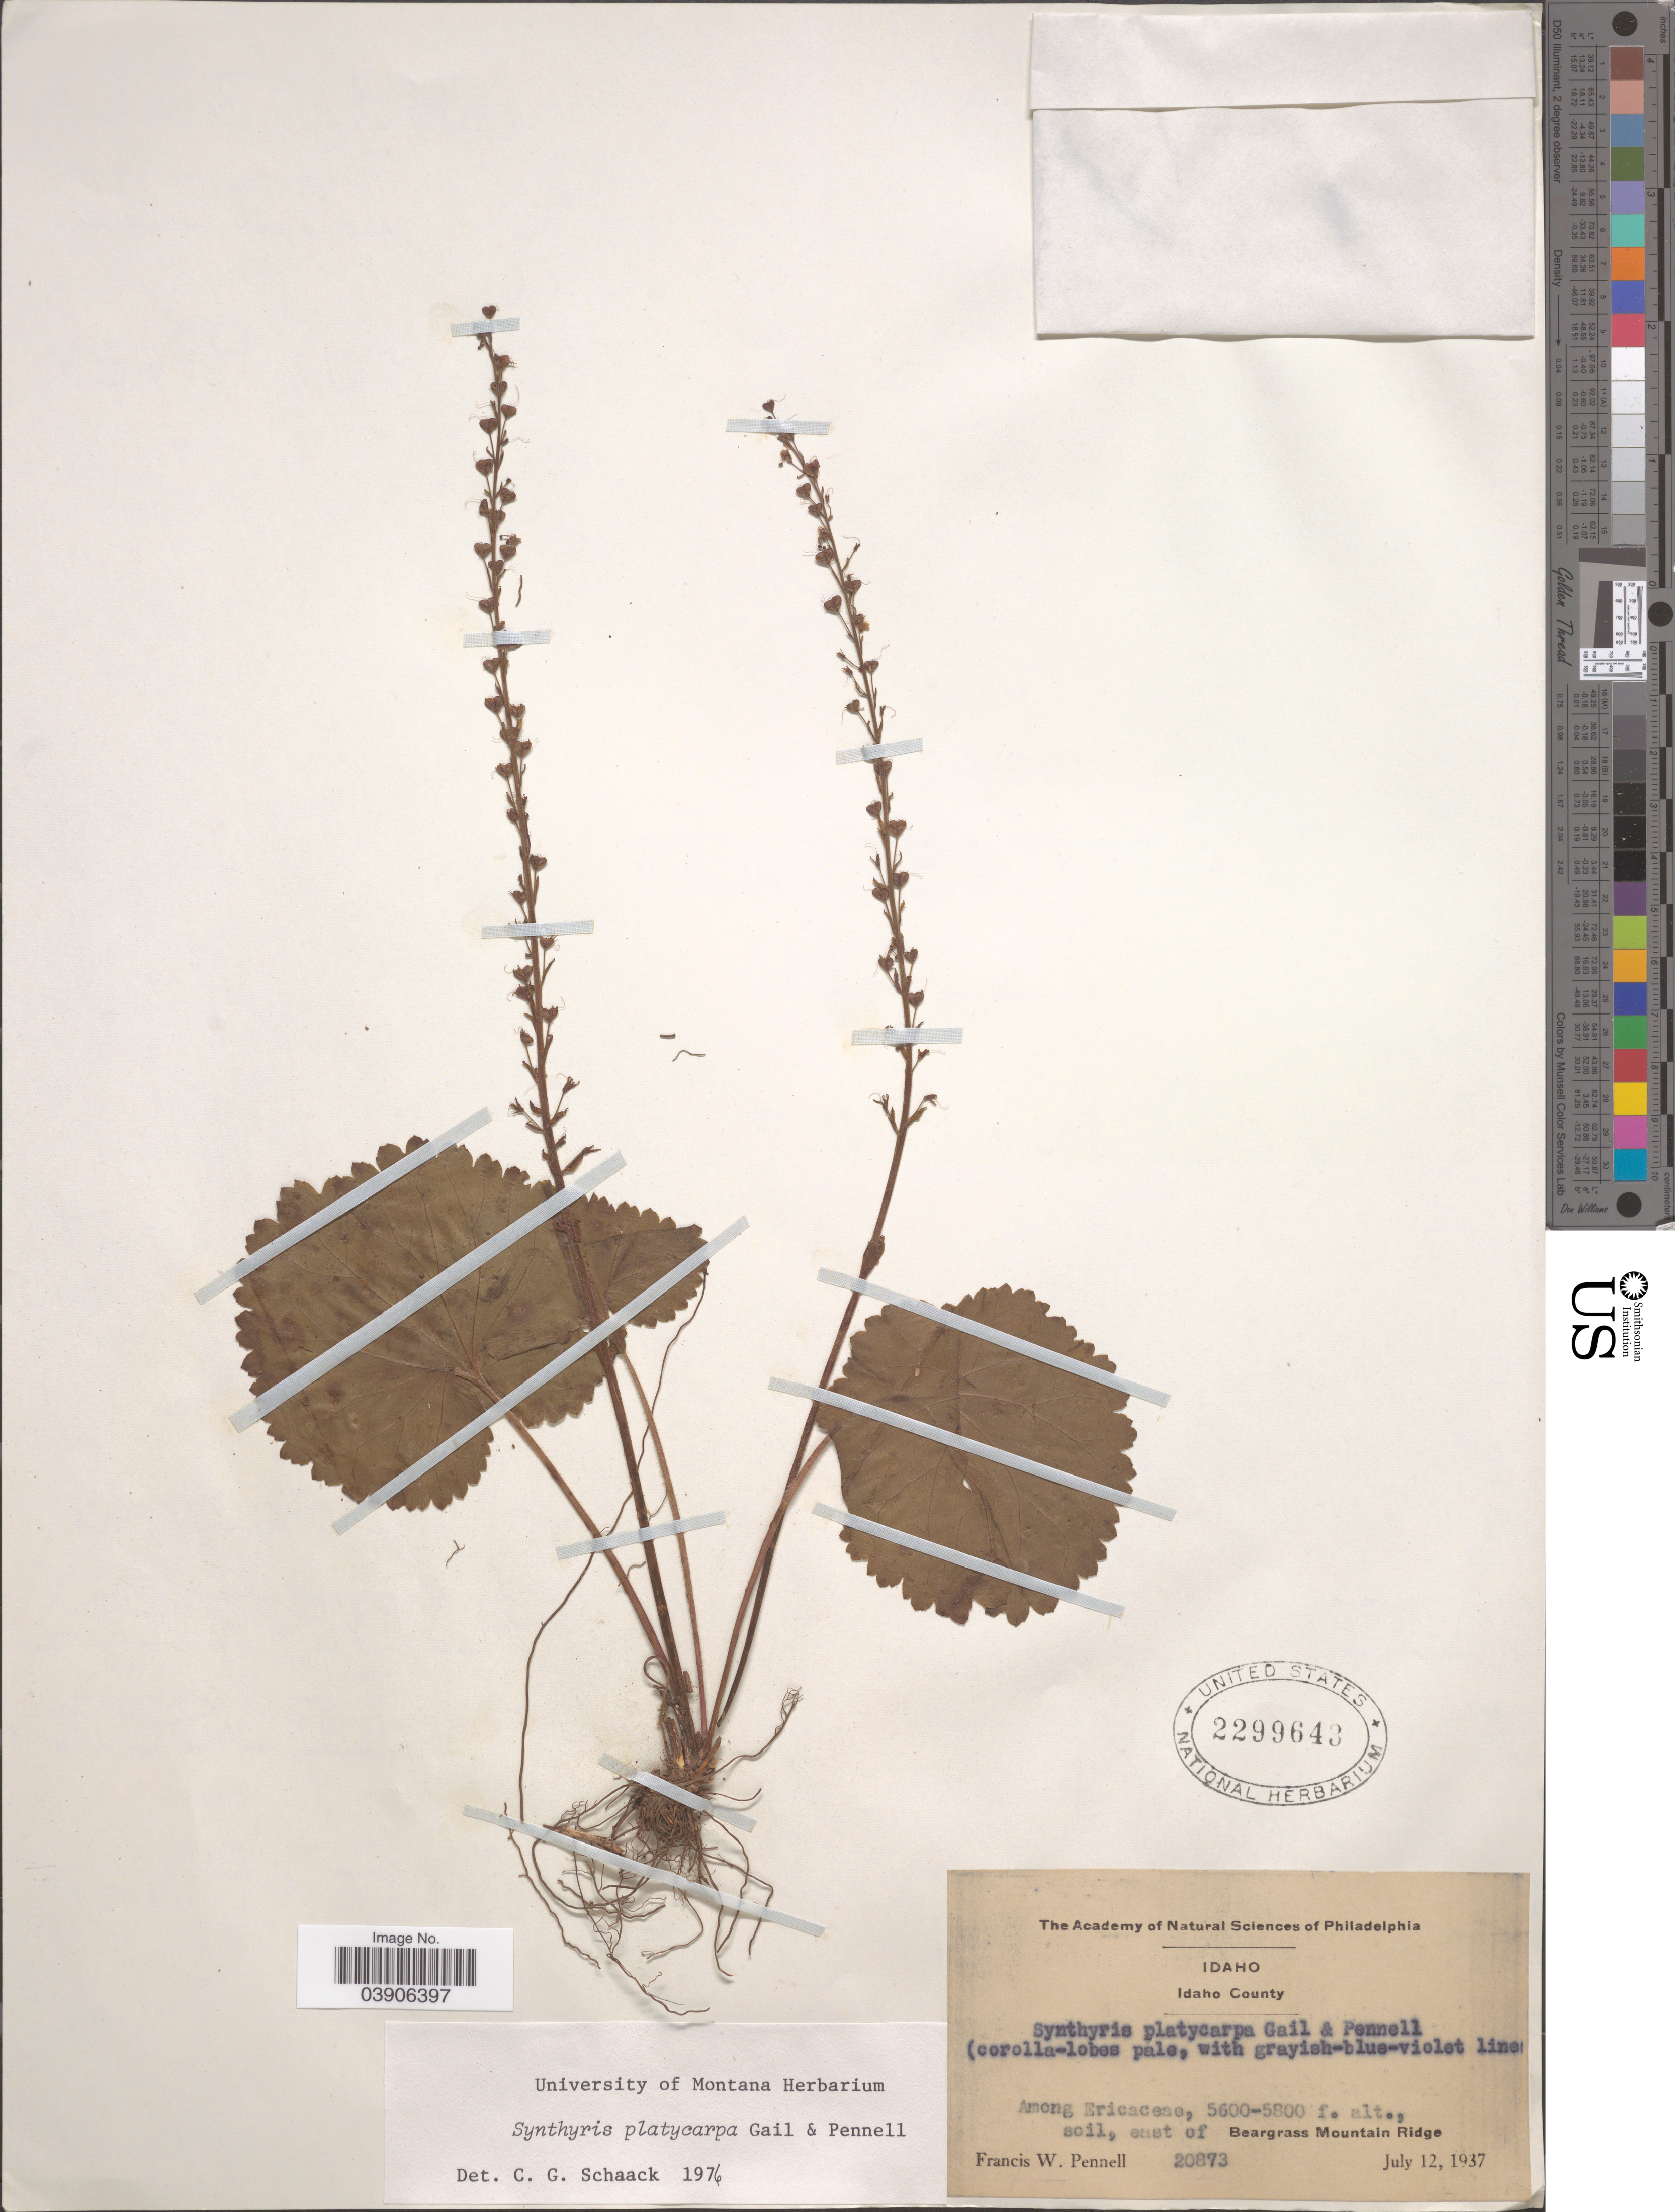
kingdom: Plantae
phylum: Tracheophyta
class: Magnoliopsida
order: Lamiales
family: Plantaginaceae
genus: Synthyris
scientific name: Synthyris platycarpa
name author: Gail & Pennell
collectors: F. W. Pennell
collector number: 20873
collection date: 1937-07-12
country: United States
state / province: Idaho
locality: Idaho County. Among Ericacease, soil, east of Beargrass Mountain Ridge.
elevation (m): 1707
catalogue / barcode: US 2299643